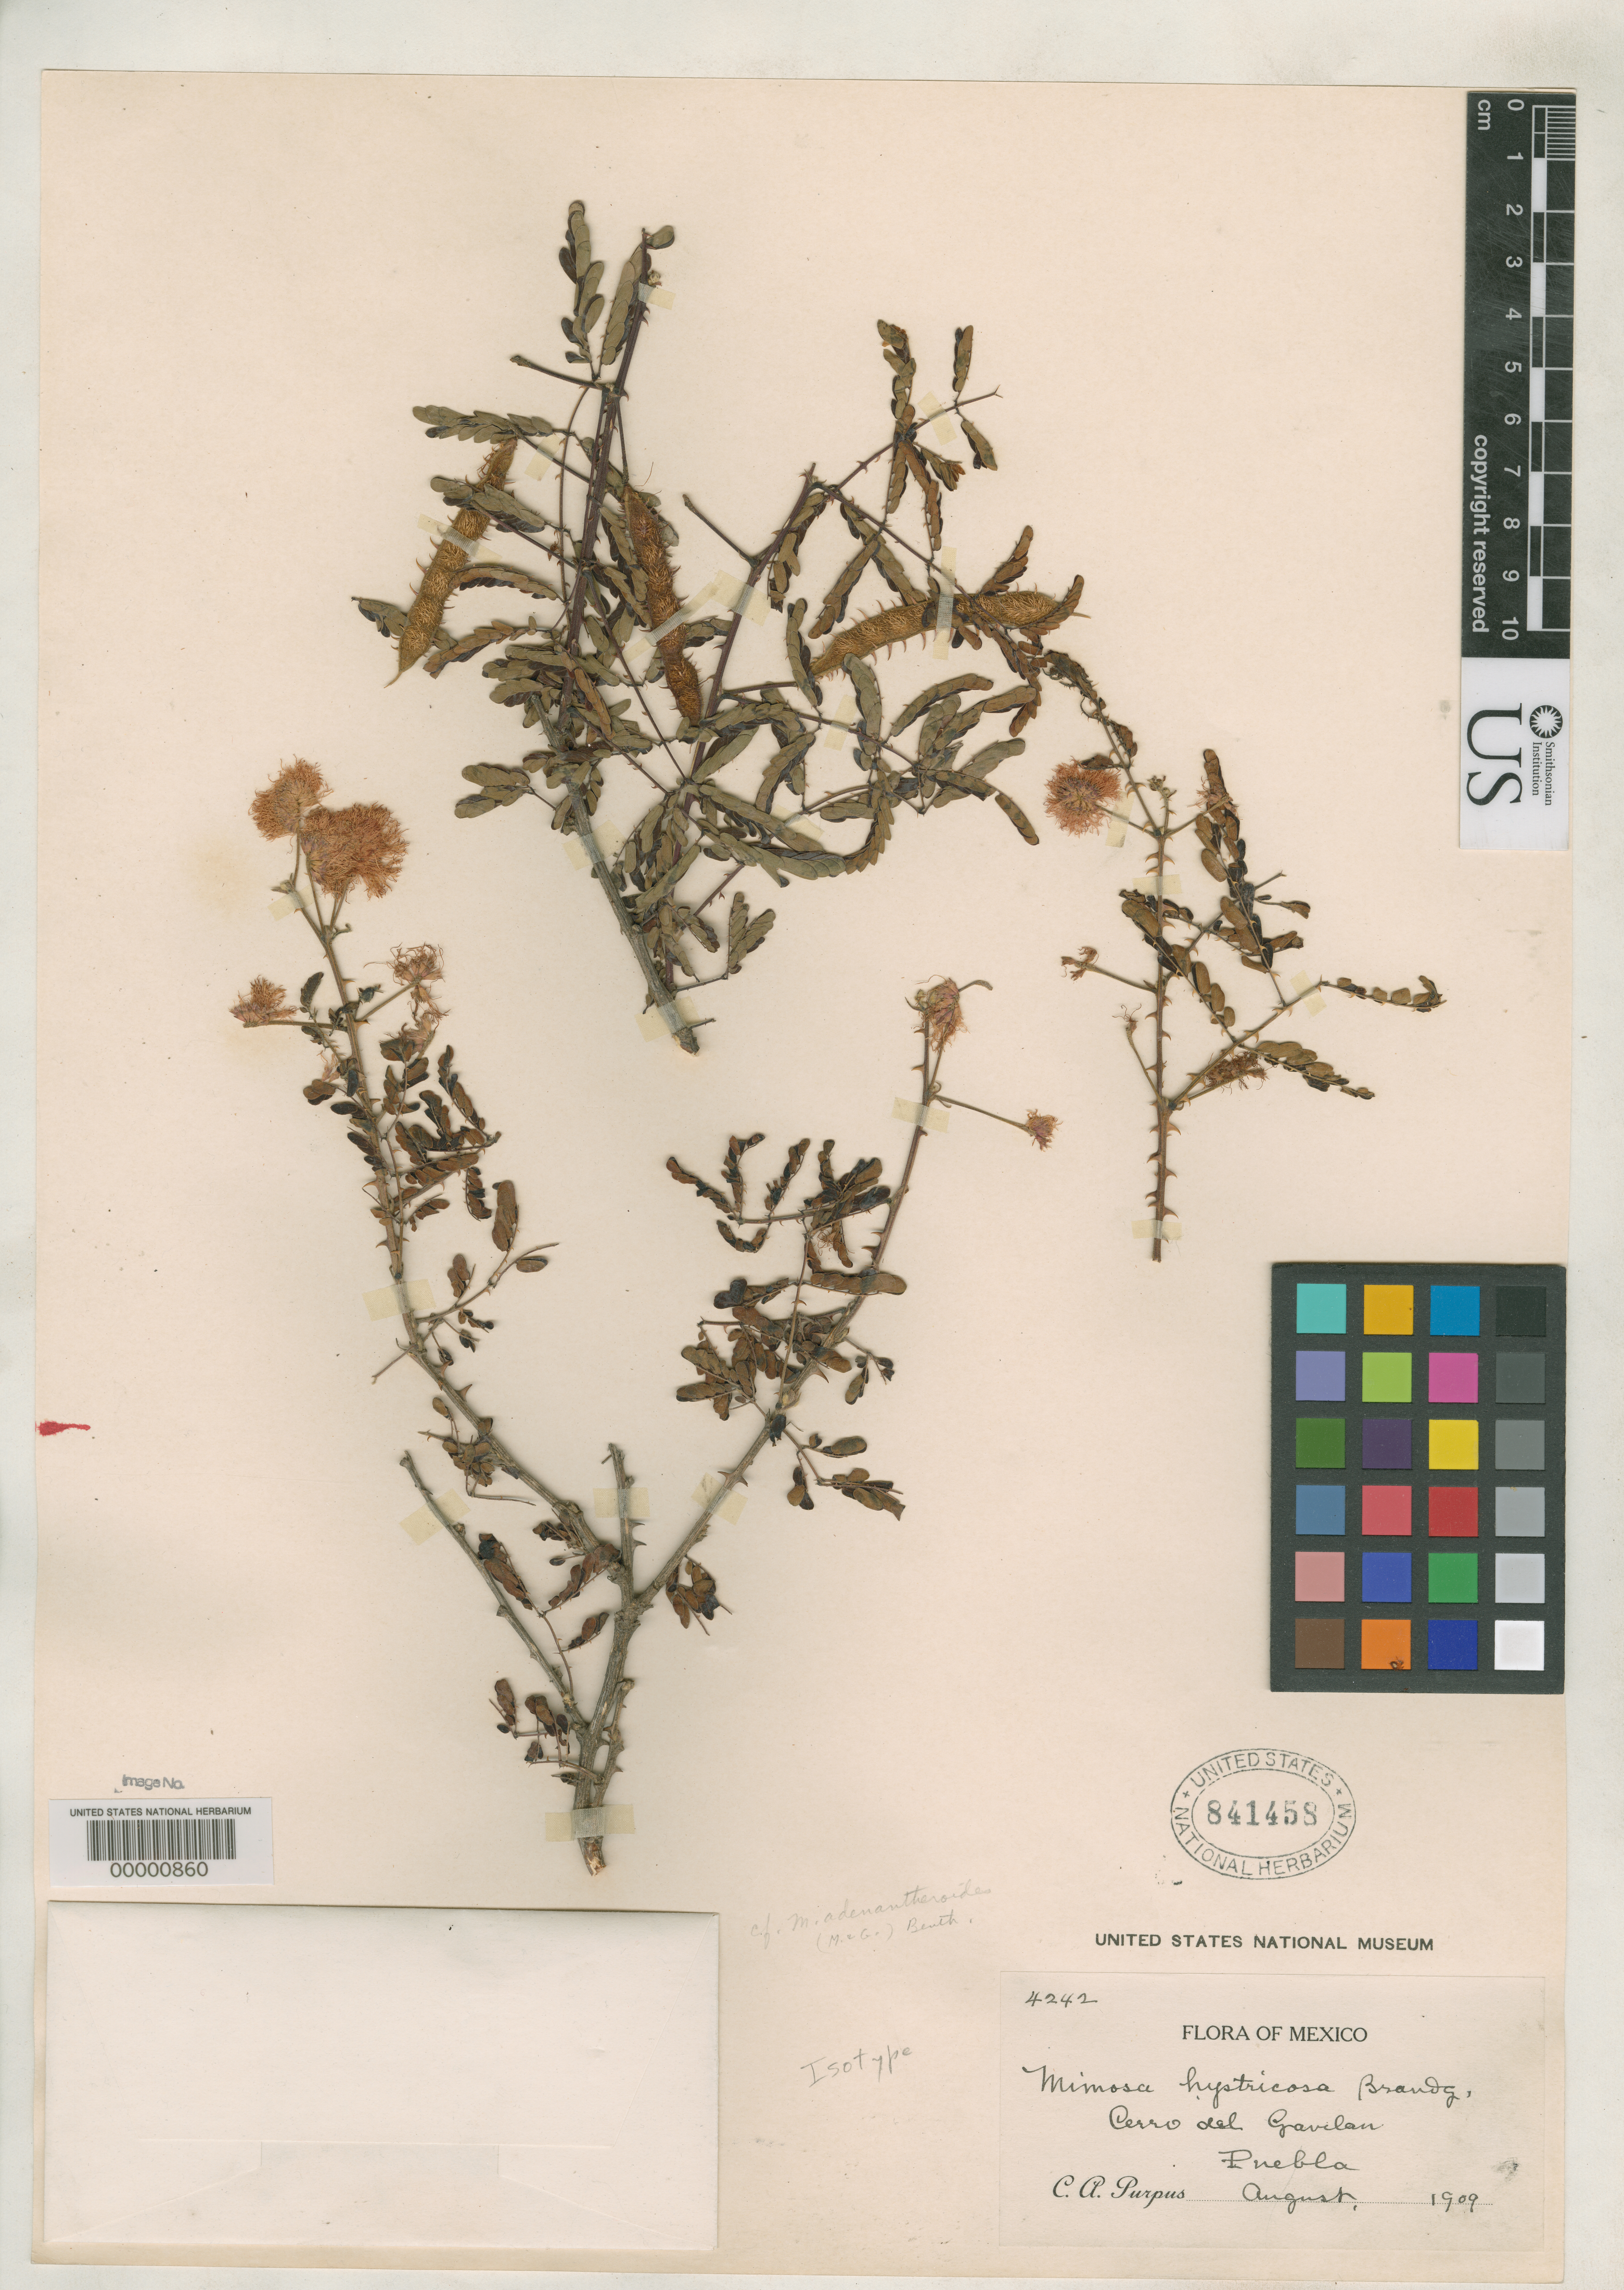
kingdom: Plantae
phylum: Tracheophyta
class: Magnoliopsida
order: Fabales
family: Fabaceae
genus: Mimosa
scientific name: Mimosa hystricosa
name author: Brandegee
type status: Isotype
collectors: C. A. Purpus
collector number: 4242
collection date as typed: Aug 1909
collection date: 1909-08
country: Mexico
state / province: Puebla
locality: Cerro del Gavilan and Cerro de La Yerba.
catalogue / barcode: US 841458